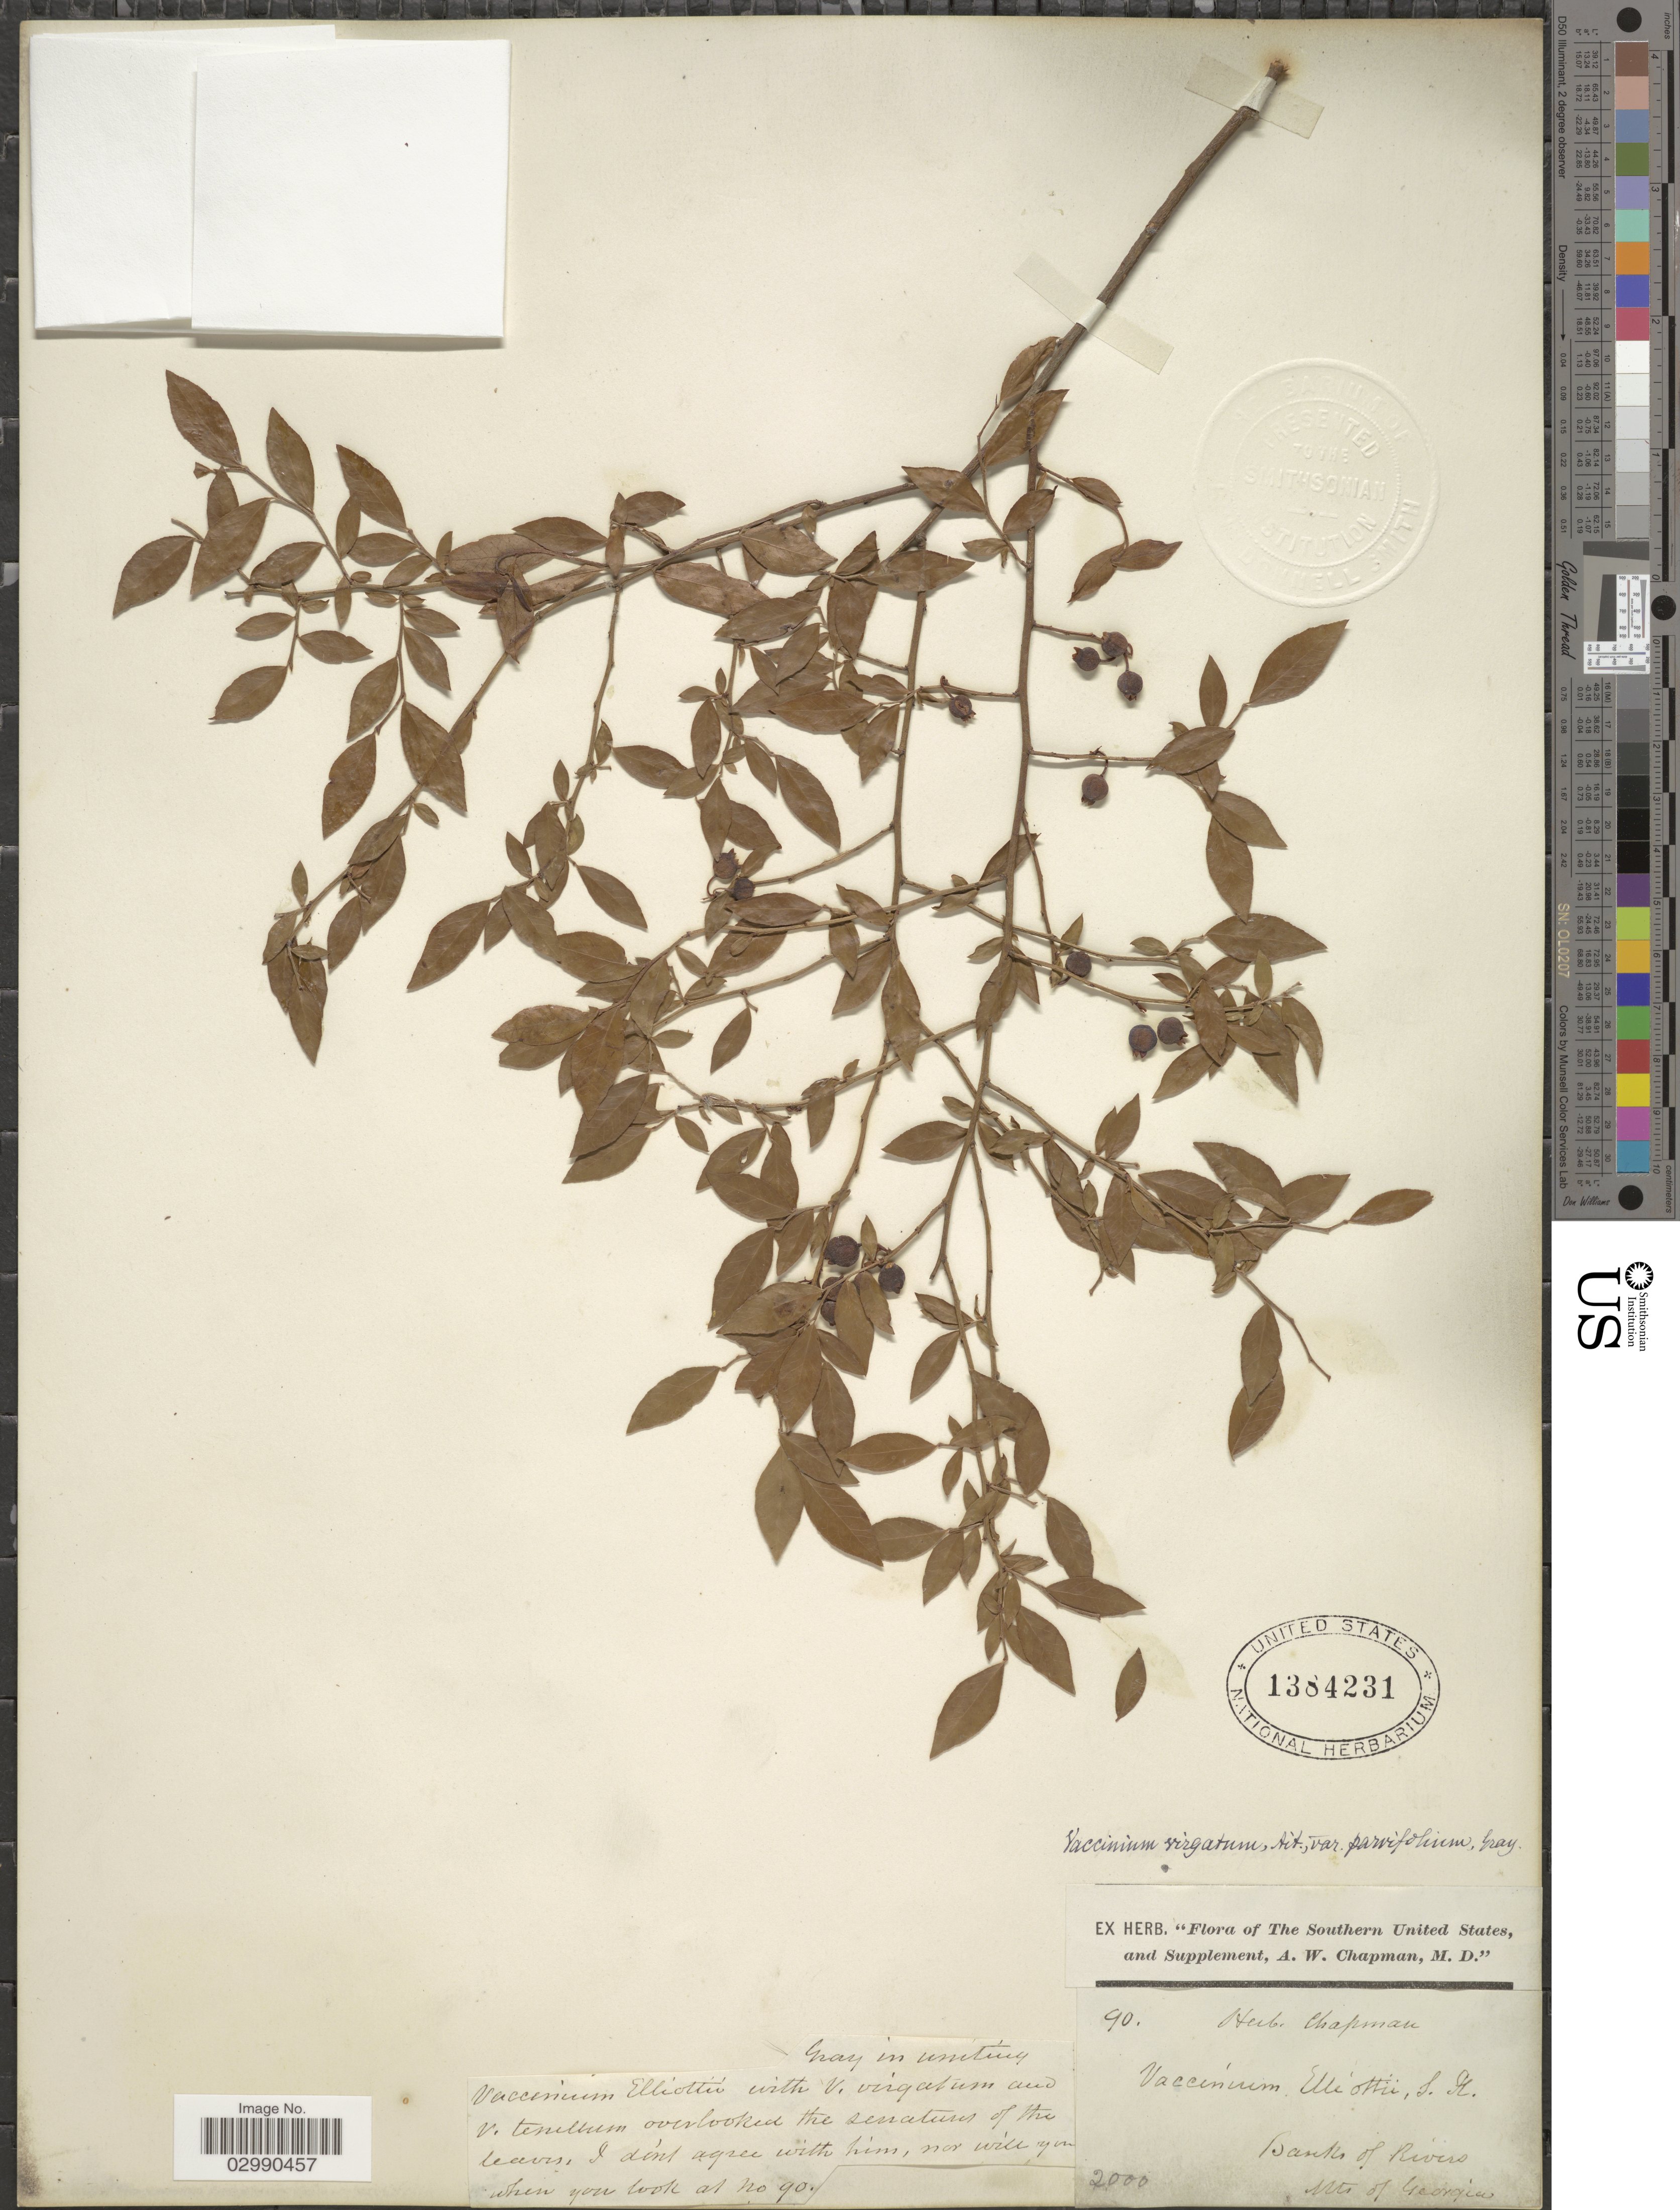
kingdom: Plantae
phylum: Tracheophyta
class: Magnoliopsida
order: Ericales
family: Ericaceae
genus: Vaccinium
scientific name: Vaccinium vacillans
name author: Kalm ex Torr.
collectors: ex herb. A.W. Chapman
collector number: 90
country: United States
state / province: Georgia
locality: Southern United States, and Supplement. Banks of Rivers. Mts. of Georgia.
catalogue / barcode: US 1384231